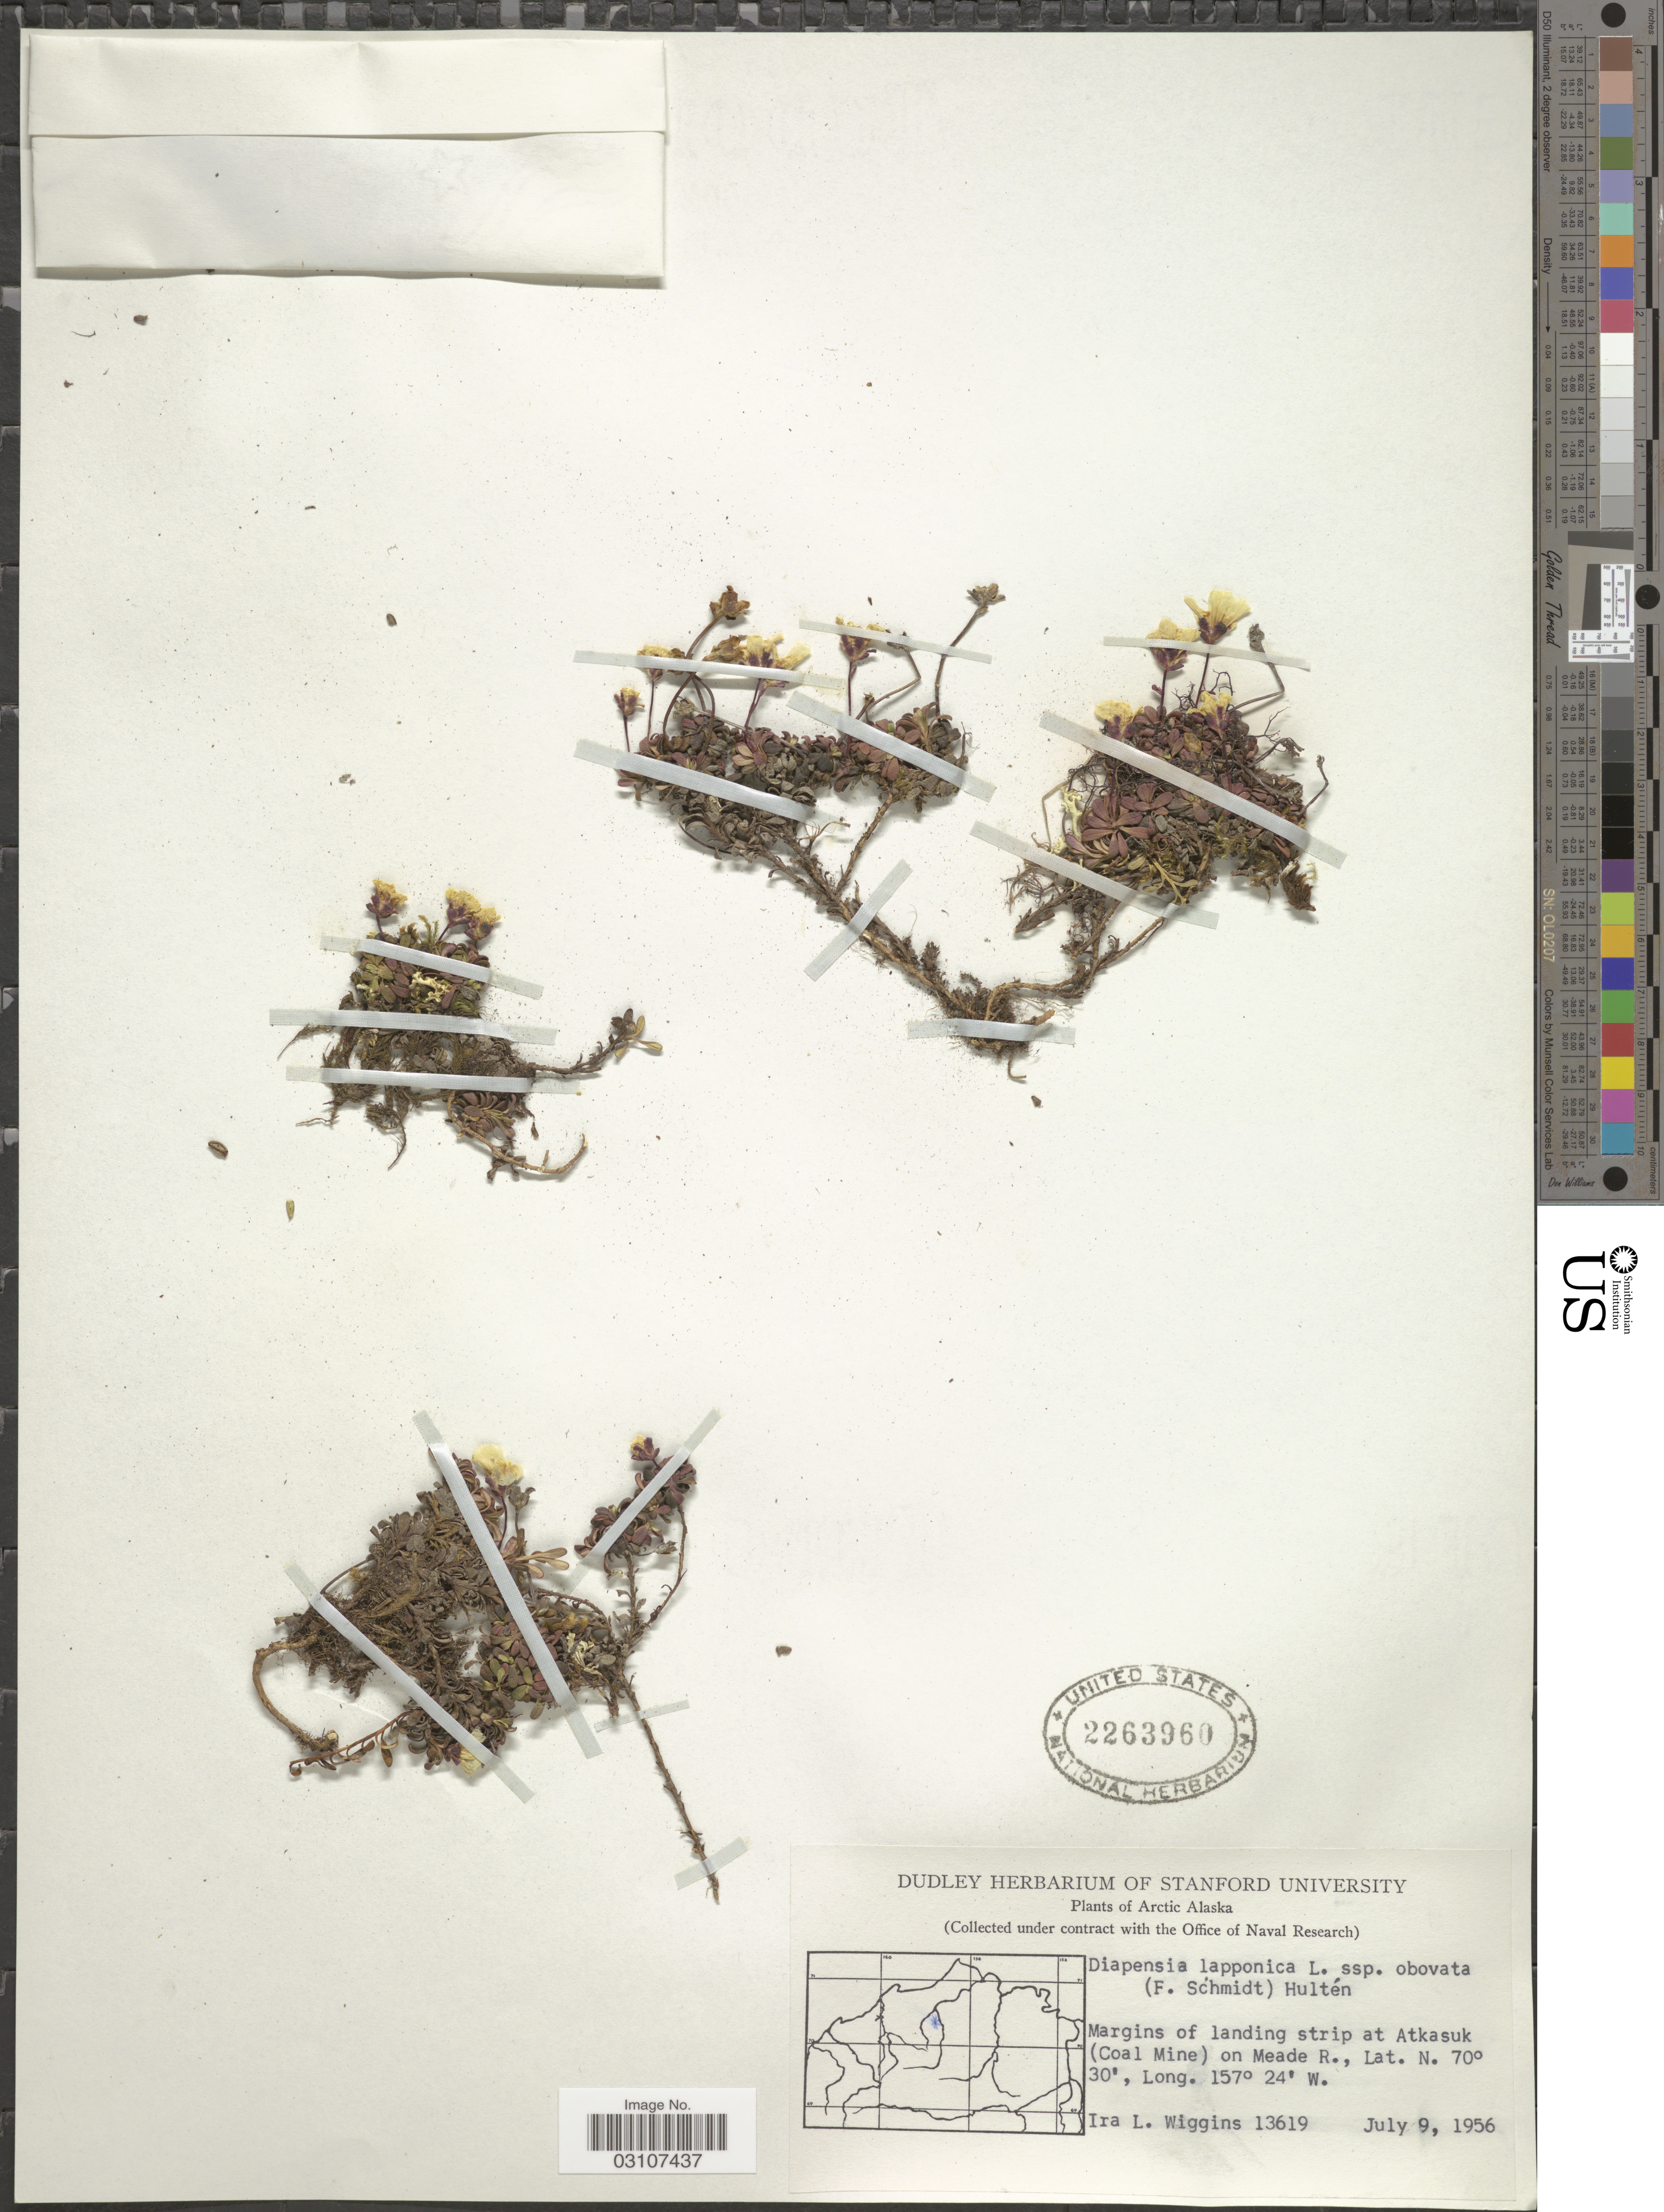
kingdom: Plantae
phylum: Tracheophyta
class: Magnoliopsida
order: Ericales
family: Diapensiaceae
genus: Diapensia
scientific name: Diapensia lapponica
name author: L.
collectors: I. L. Wiggins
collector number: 13619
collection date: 1956-07-09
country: United States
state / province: Alaska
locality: Arctic Alaska. Margins of landing strip at Atkasuk (Coal Mine) on Meade R.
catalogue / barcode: US 2263960